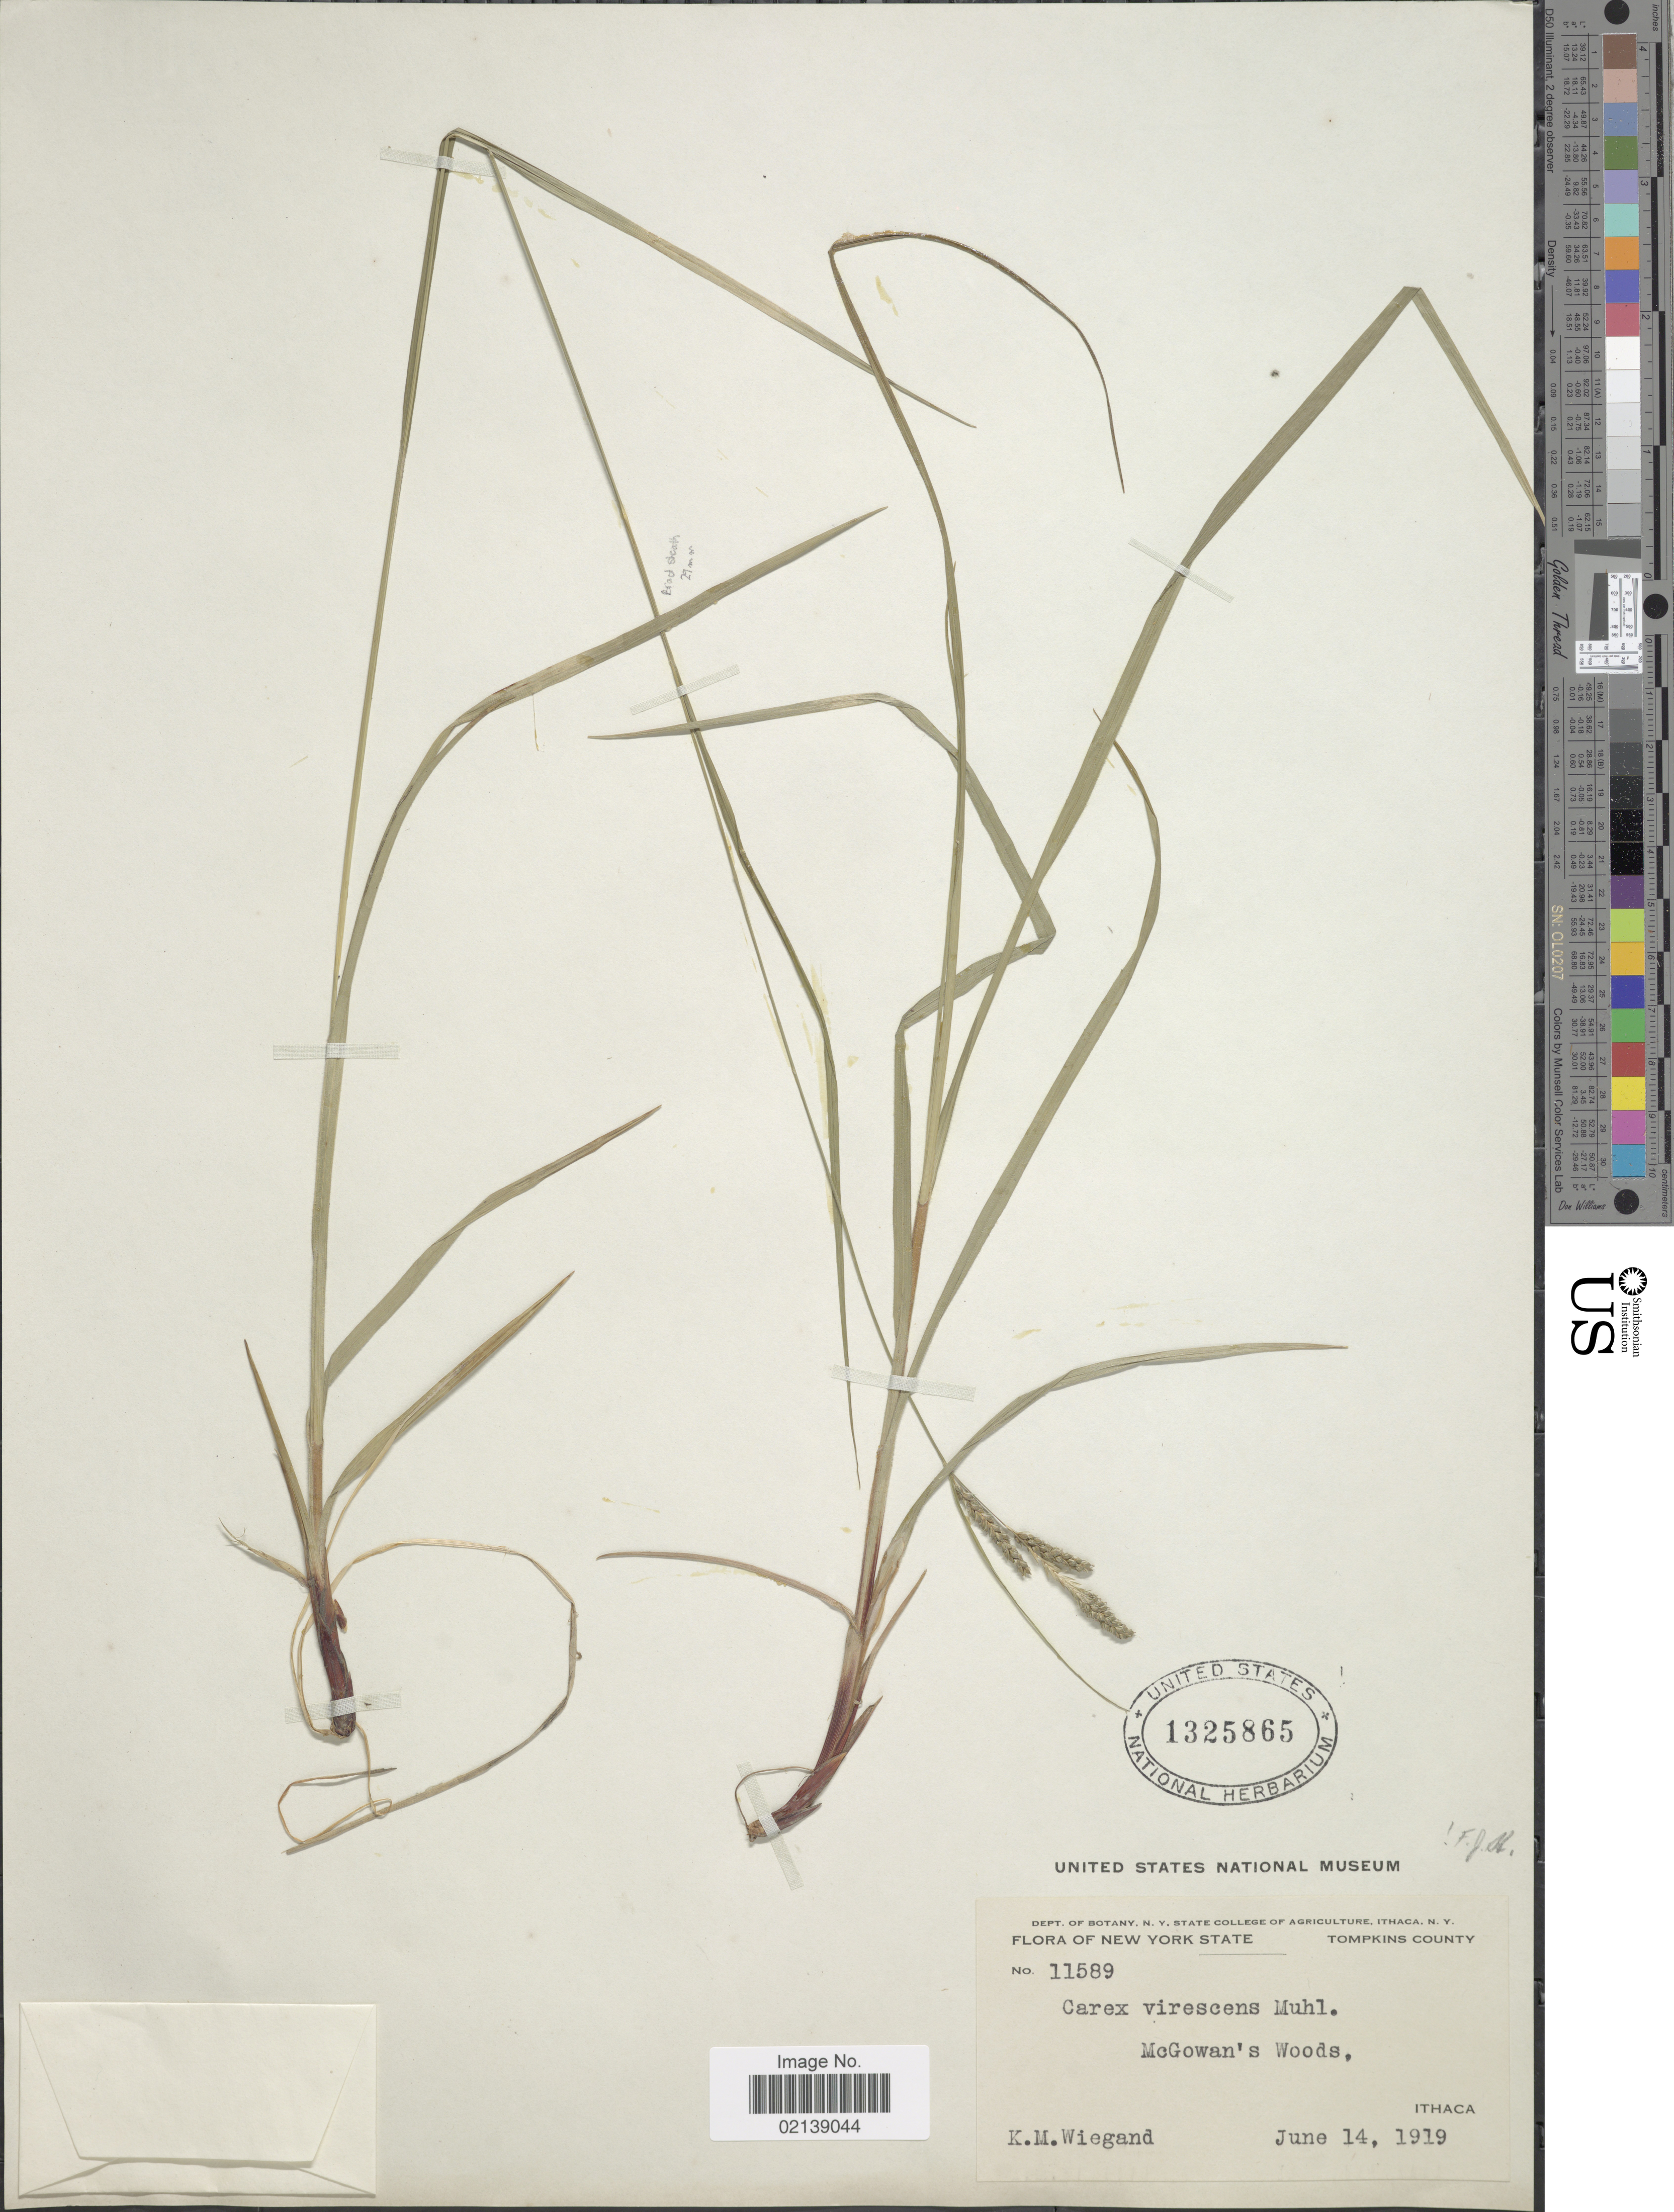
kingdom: Plantae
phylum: Tracheophyta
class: Liliopsida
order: Poales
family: Cyperaceae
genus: Carex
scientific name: Carex virescens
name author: Muhl. ex Willd.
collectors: K. M. Wiegand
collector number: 11589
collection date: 1919-06-14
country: United States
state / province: New York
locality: Tompkins County, McGowan's Woods, Ithaca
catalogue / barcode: US 1325865